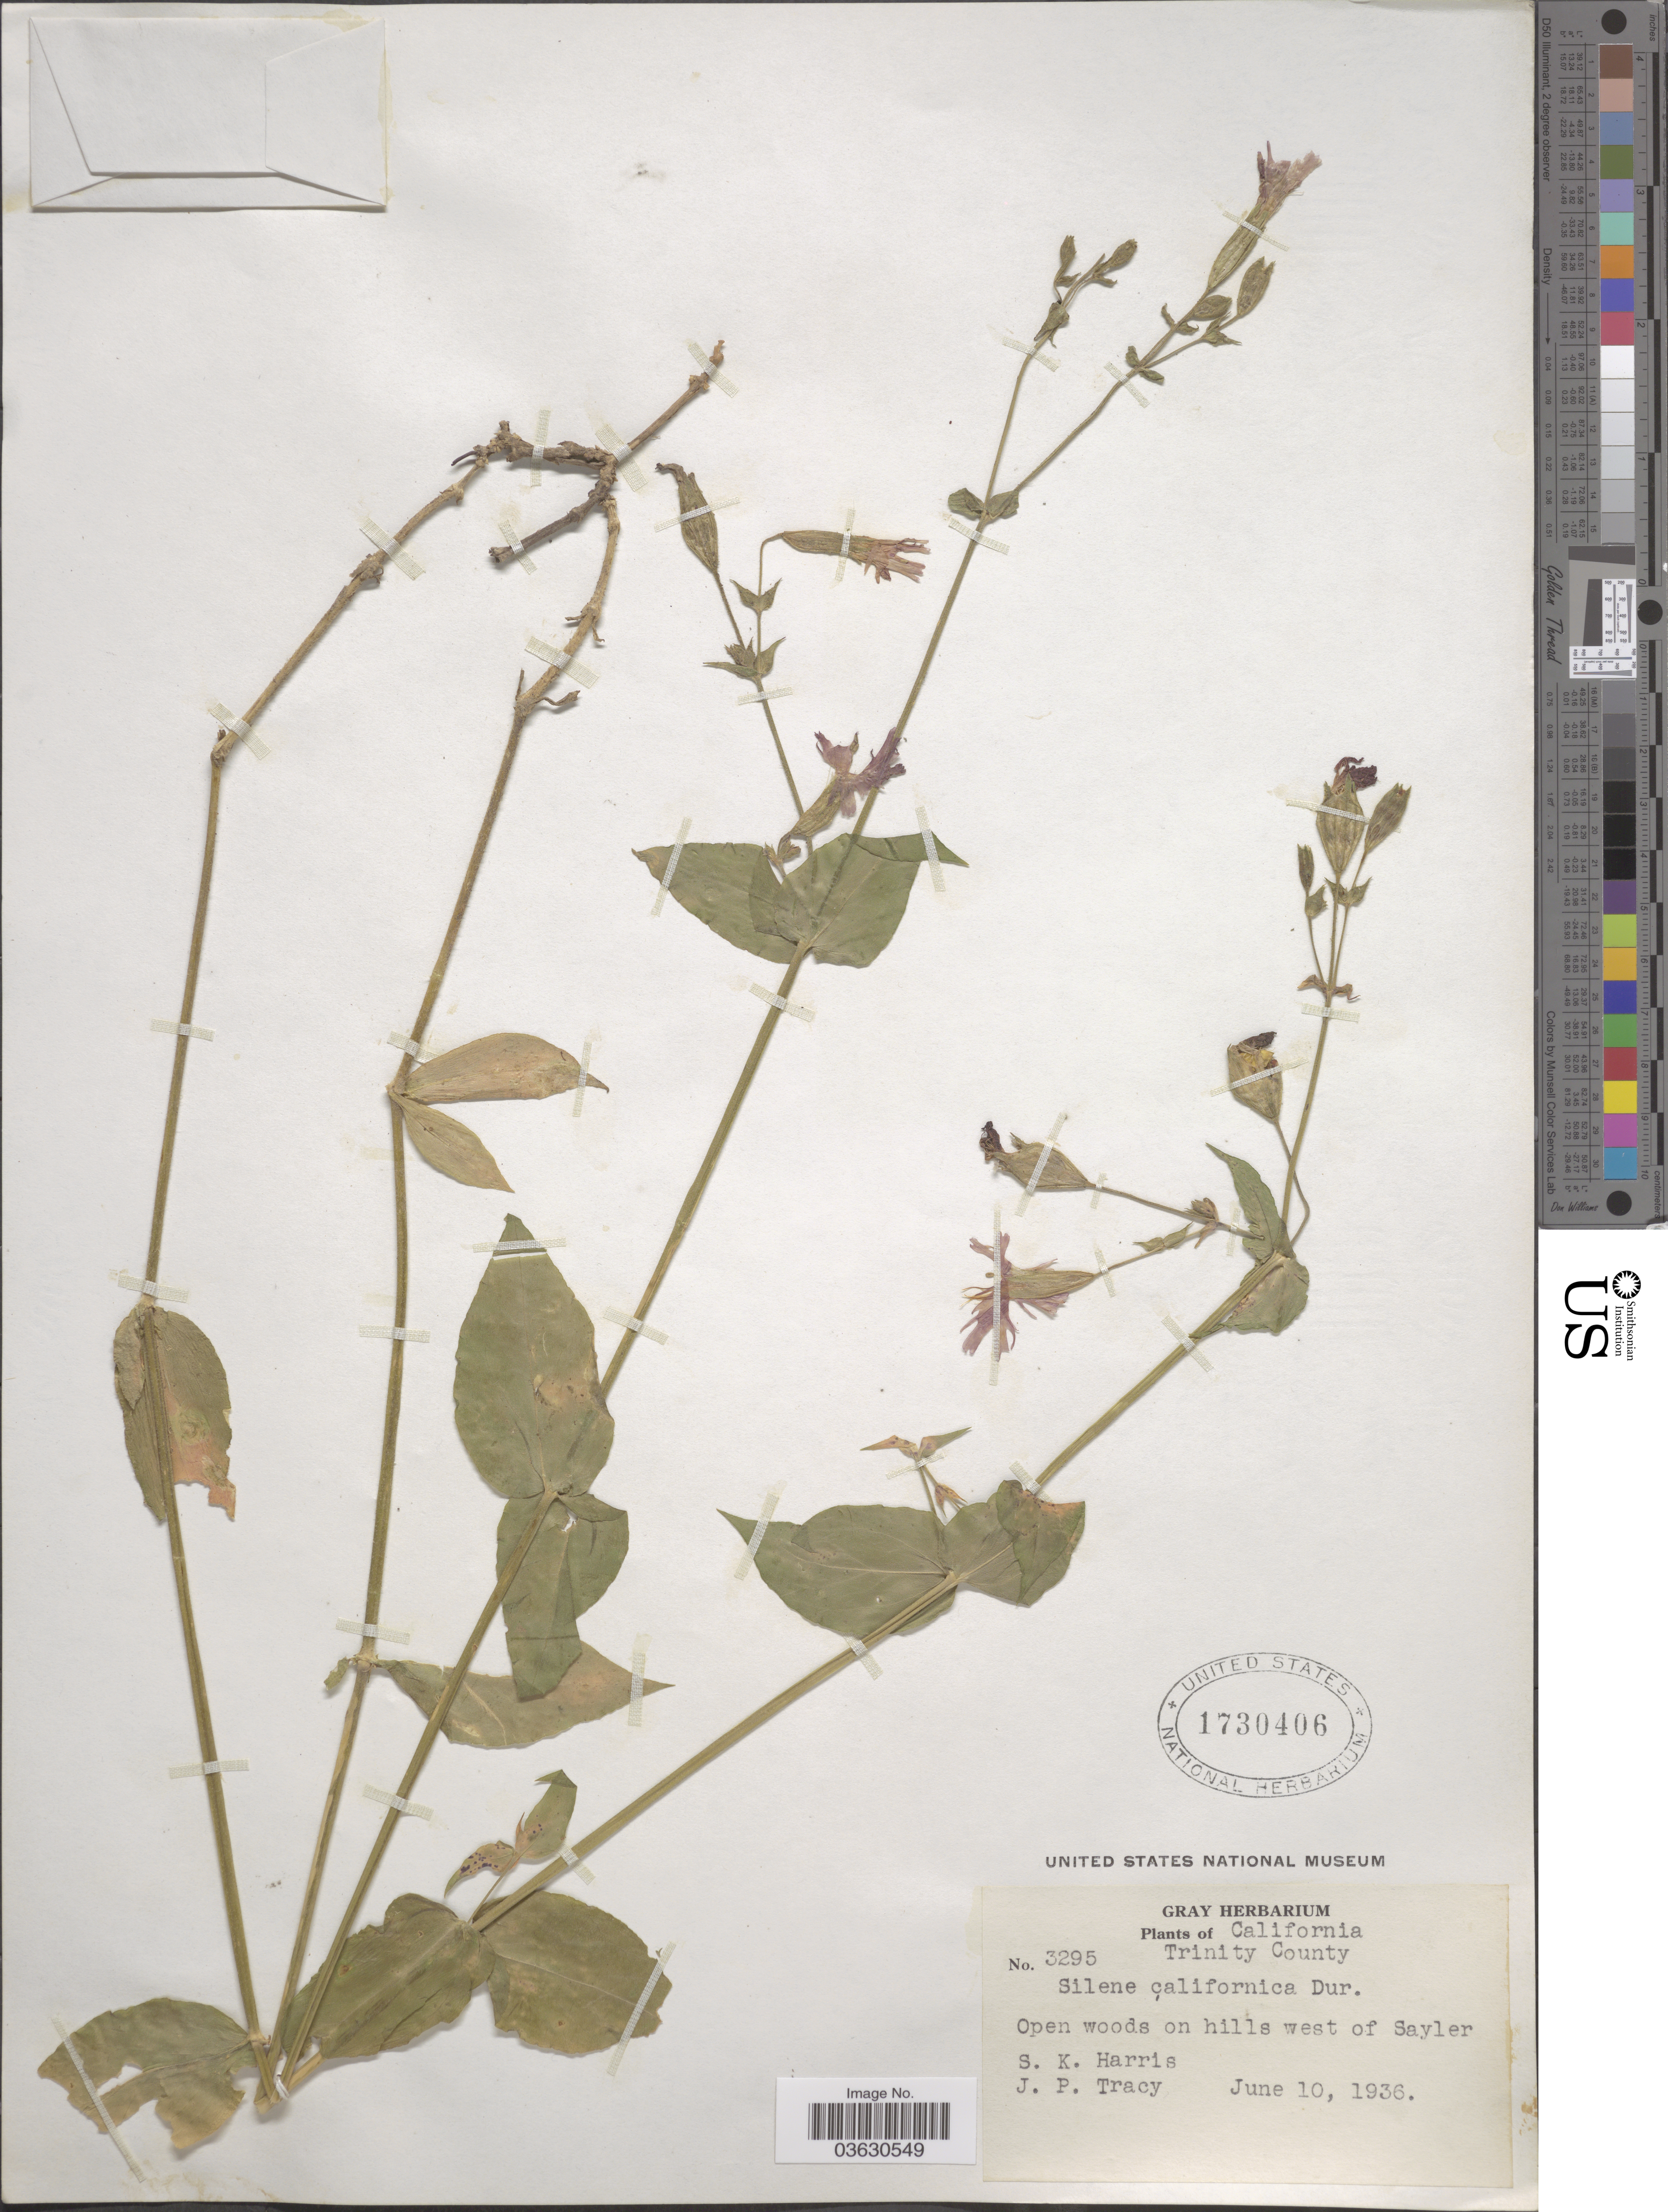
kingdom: Plantae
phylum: Tracheophyta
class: Magnoliopsida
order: Caryophyllales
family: Caryophyllaceae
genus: Silene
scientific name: Silene californica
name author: Durand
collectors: S. K. Harris & J. Tracy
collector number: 3295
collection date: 1936-06-10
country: United States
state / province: California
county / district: Trinity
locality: Trinity County. Open woods on hills west of Sayler.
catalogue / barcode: US 1730406